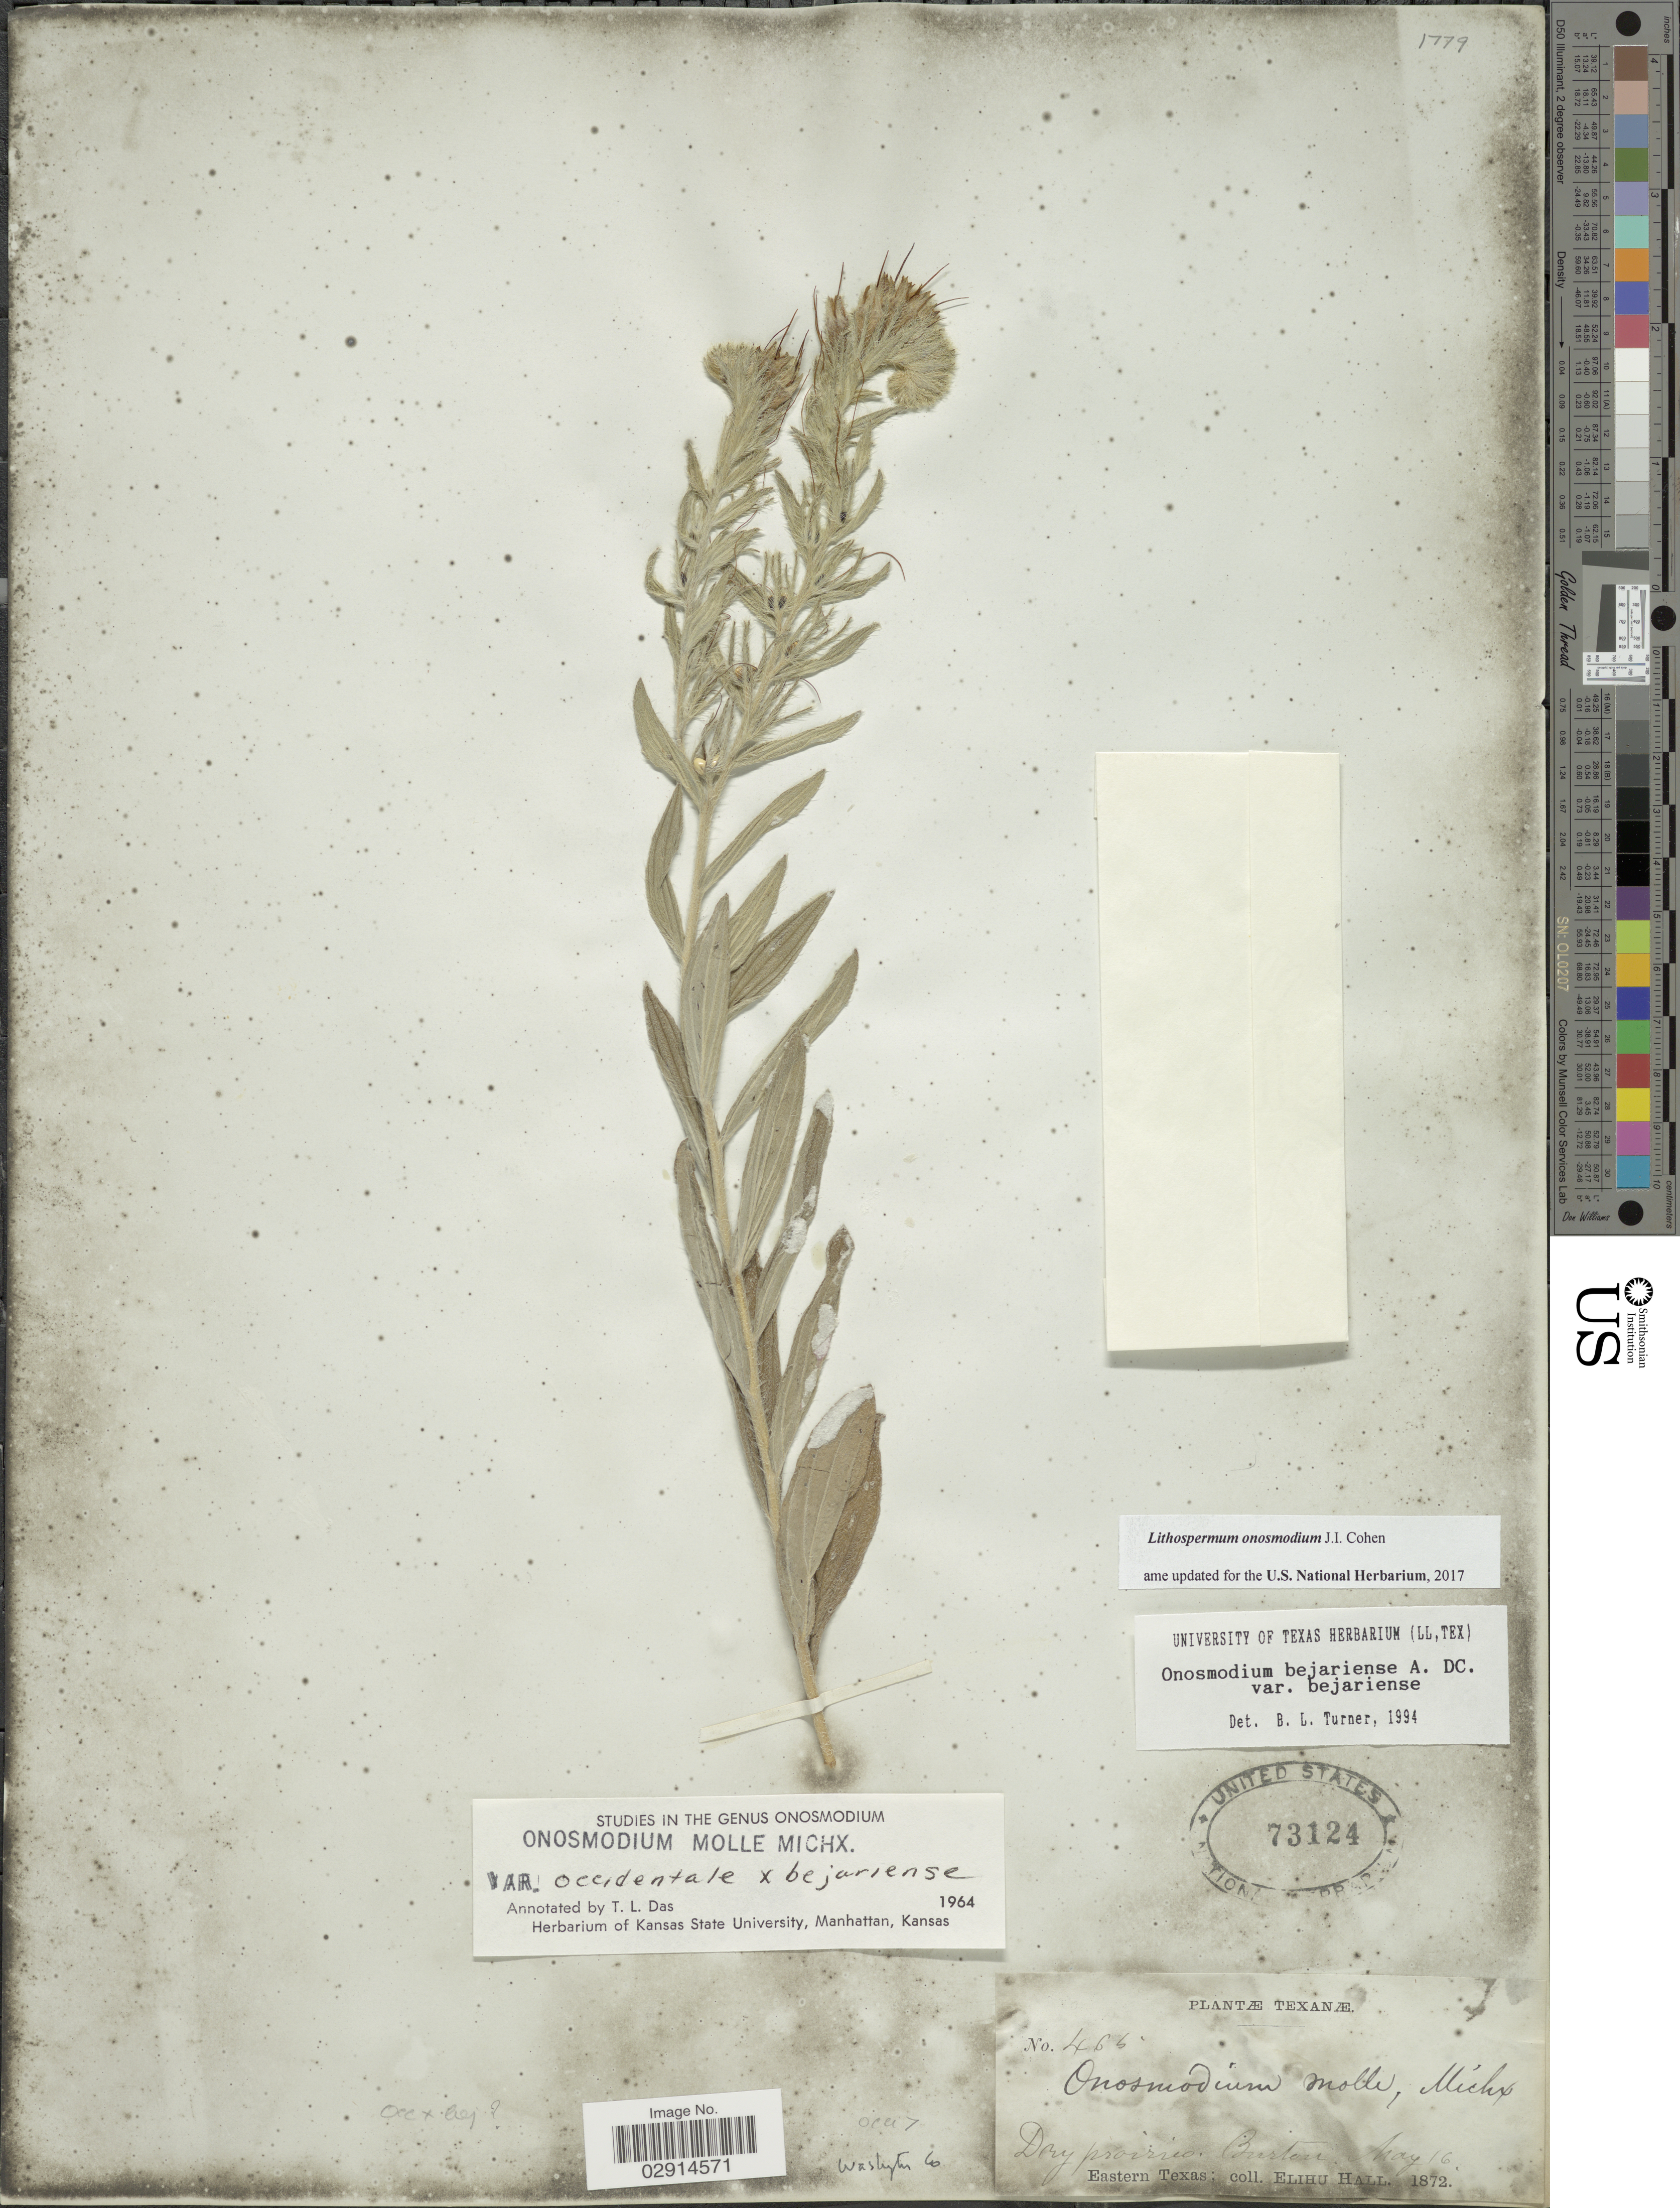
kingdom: Plantae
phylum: Tracheophyta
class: Magnoliopsida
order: Boraginales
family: Boraginaceae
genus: Lithospermum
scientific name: Lithospermum onosmodium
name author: Cohen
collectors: E. Hall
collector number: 465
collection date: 1872-05-16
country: United States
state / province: Texas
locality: Texanæ. Burton. Washington Co.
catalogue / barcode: US 73124